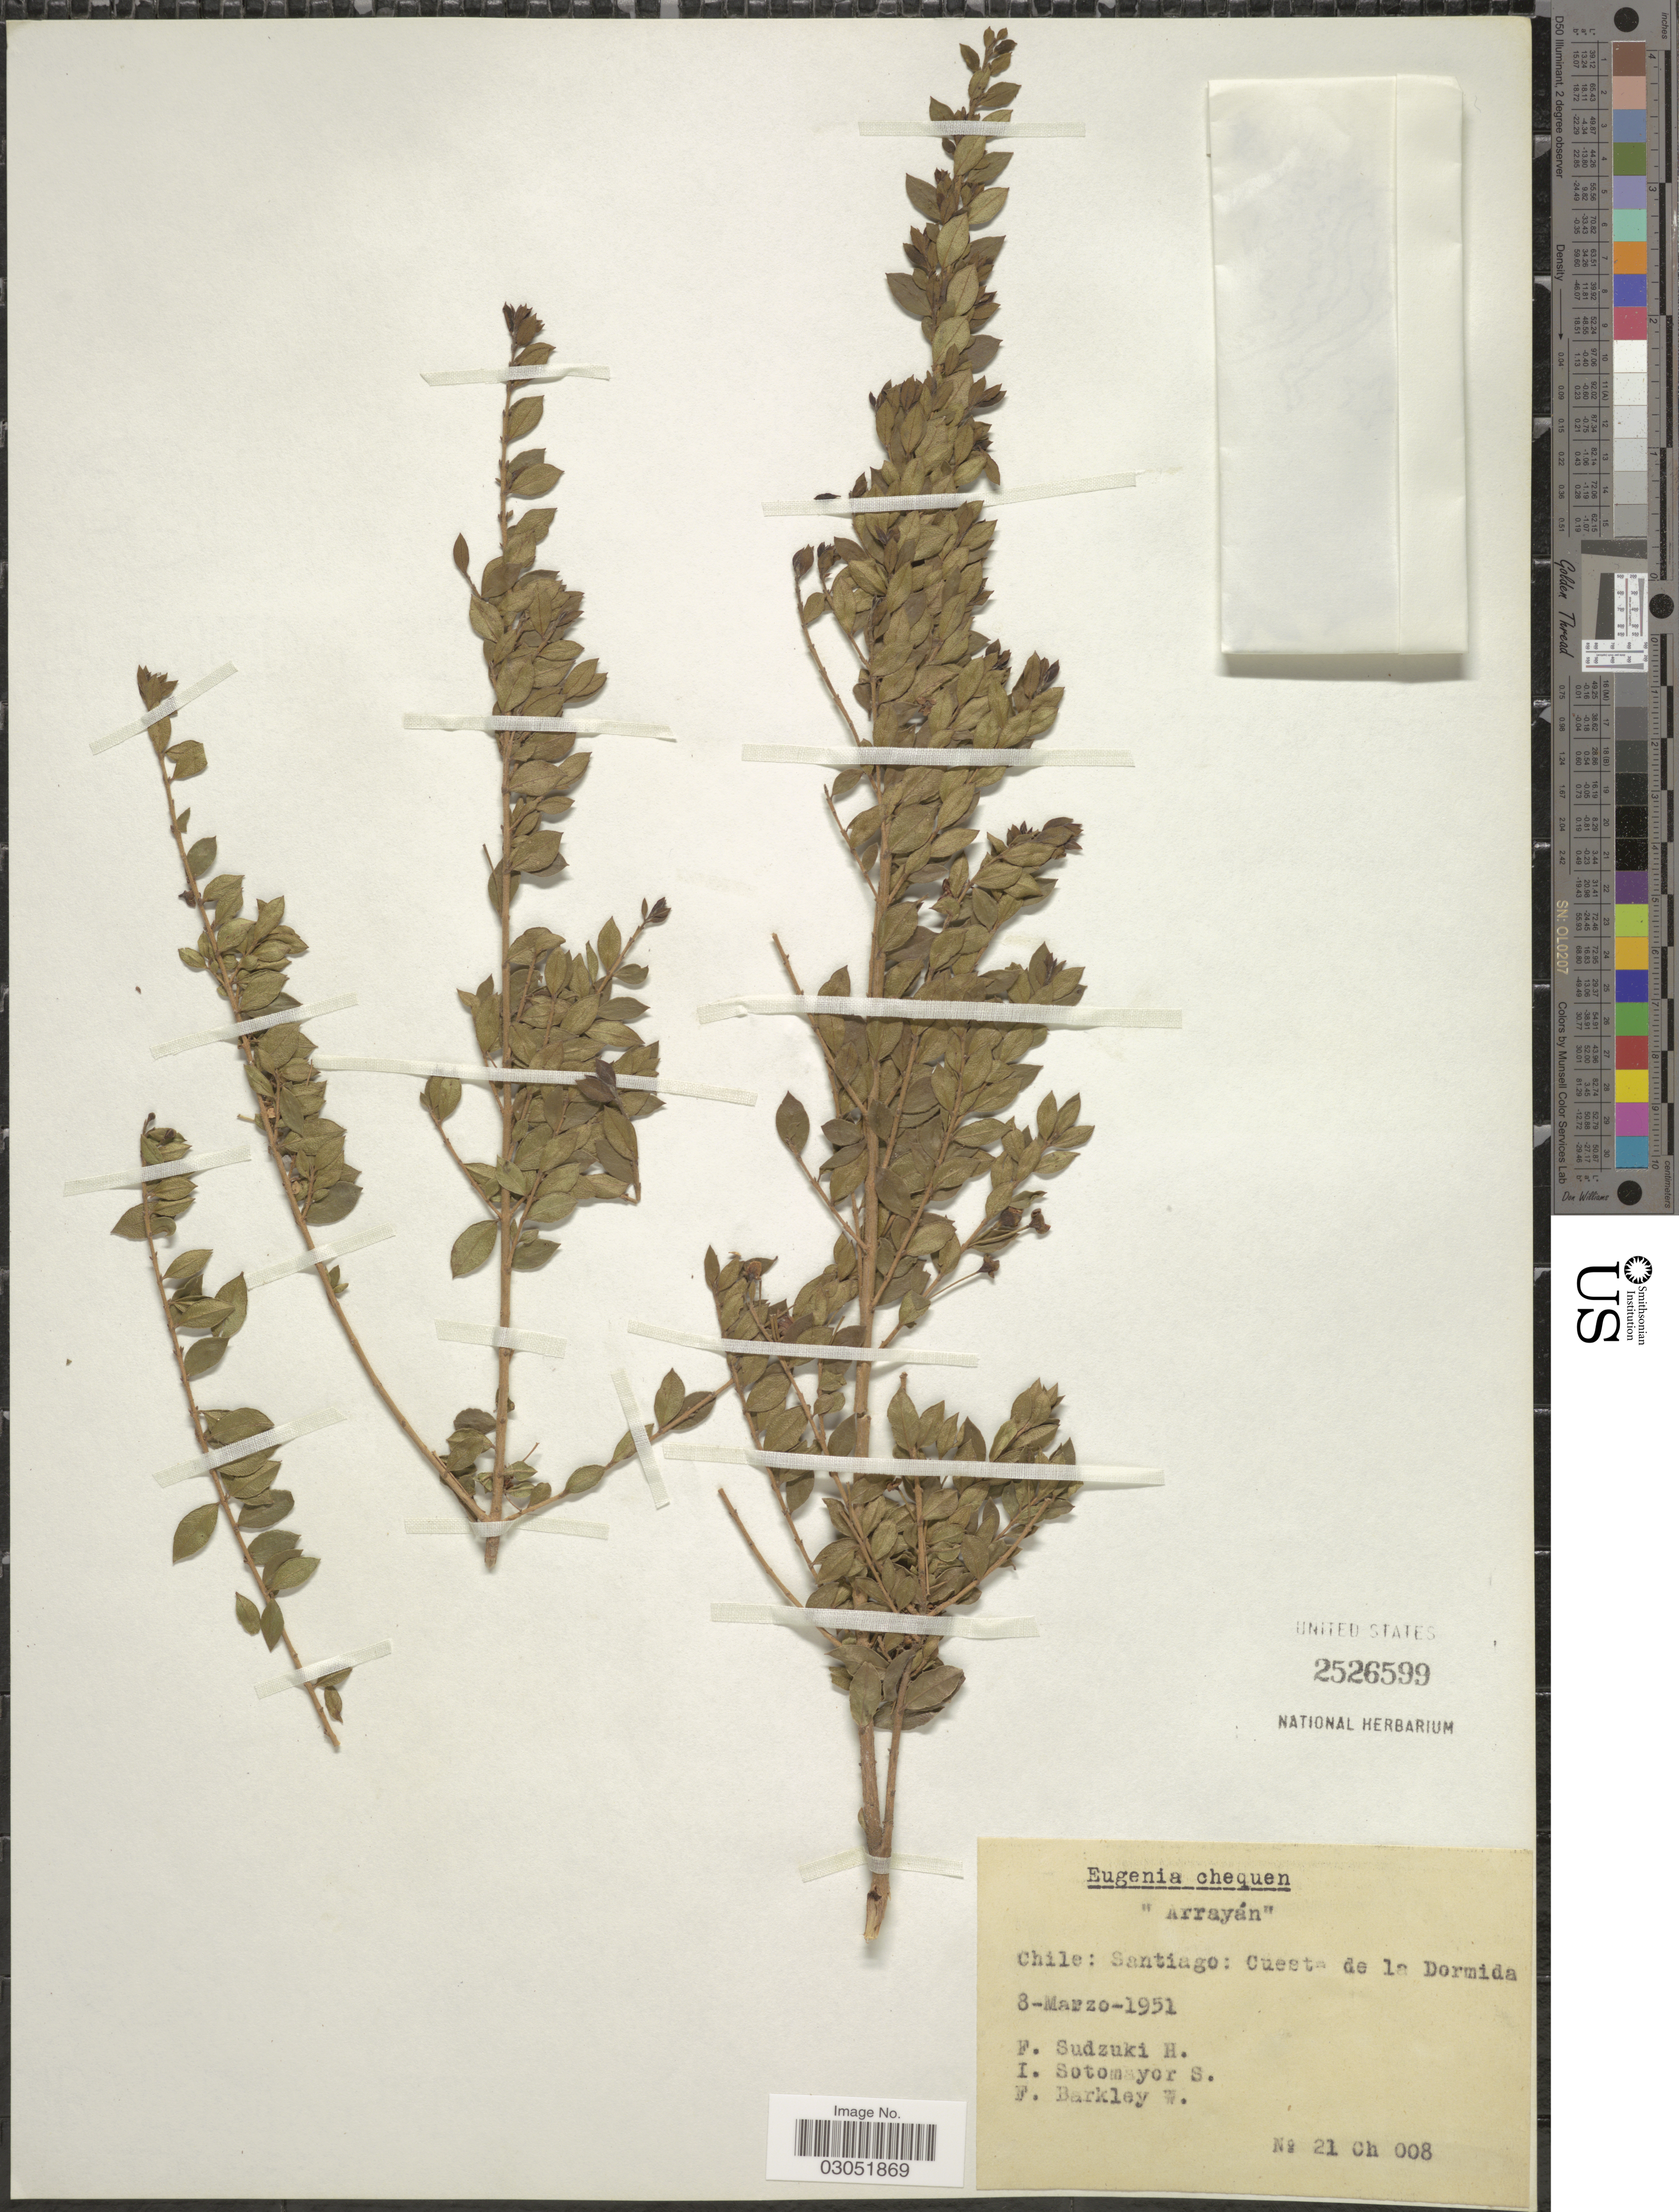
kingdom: Plantae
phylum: Tracheophyta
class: Magnoliopsida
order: Myrtales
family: Myrtaceae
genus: Luma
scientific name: Luma chequen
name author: (Molina) A. Gray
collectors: F. Sudzuki H., I. Sotomayor S. & F. Barkley W.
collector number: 21 Ch 008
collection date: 1951-03-08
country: Chile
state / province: Región Metropolitana (RM)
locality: Santiago: Cuesta de la Dormida.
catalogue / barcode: US 2526599